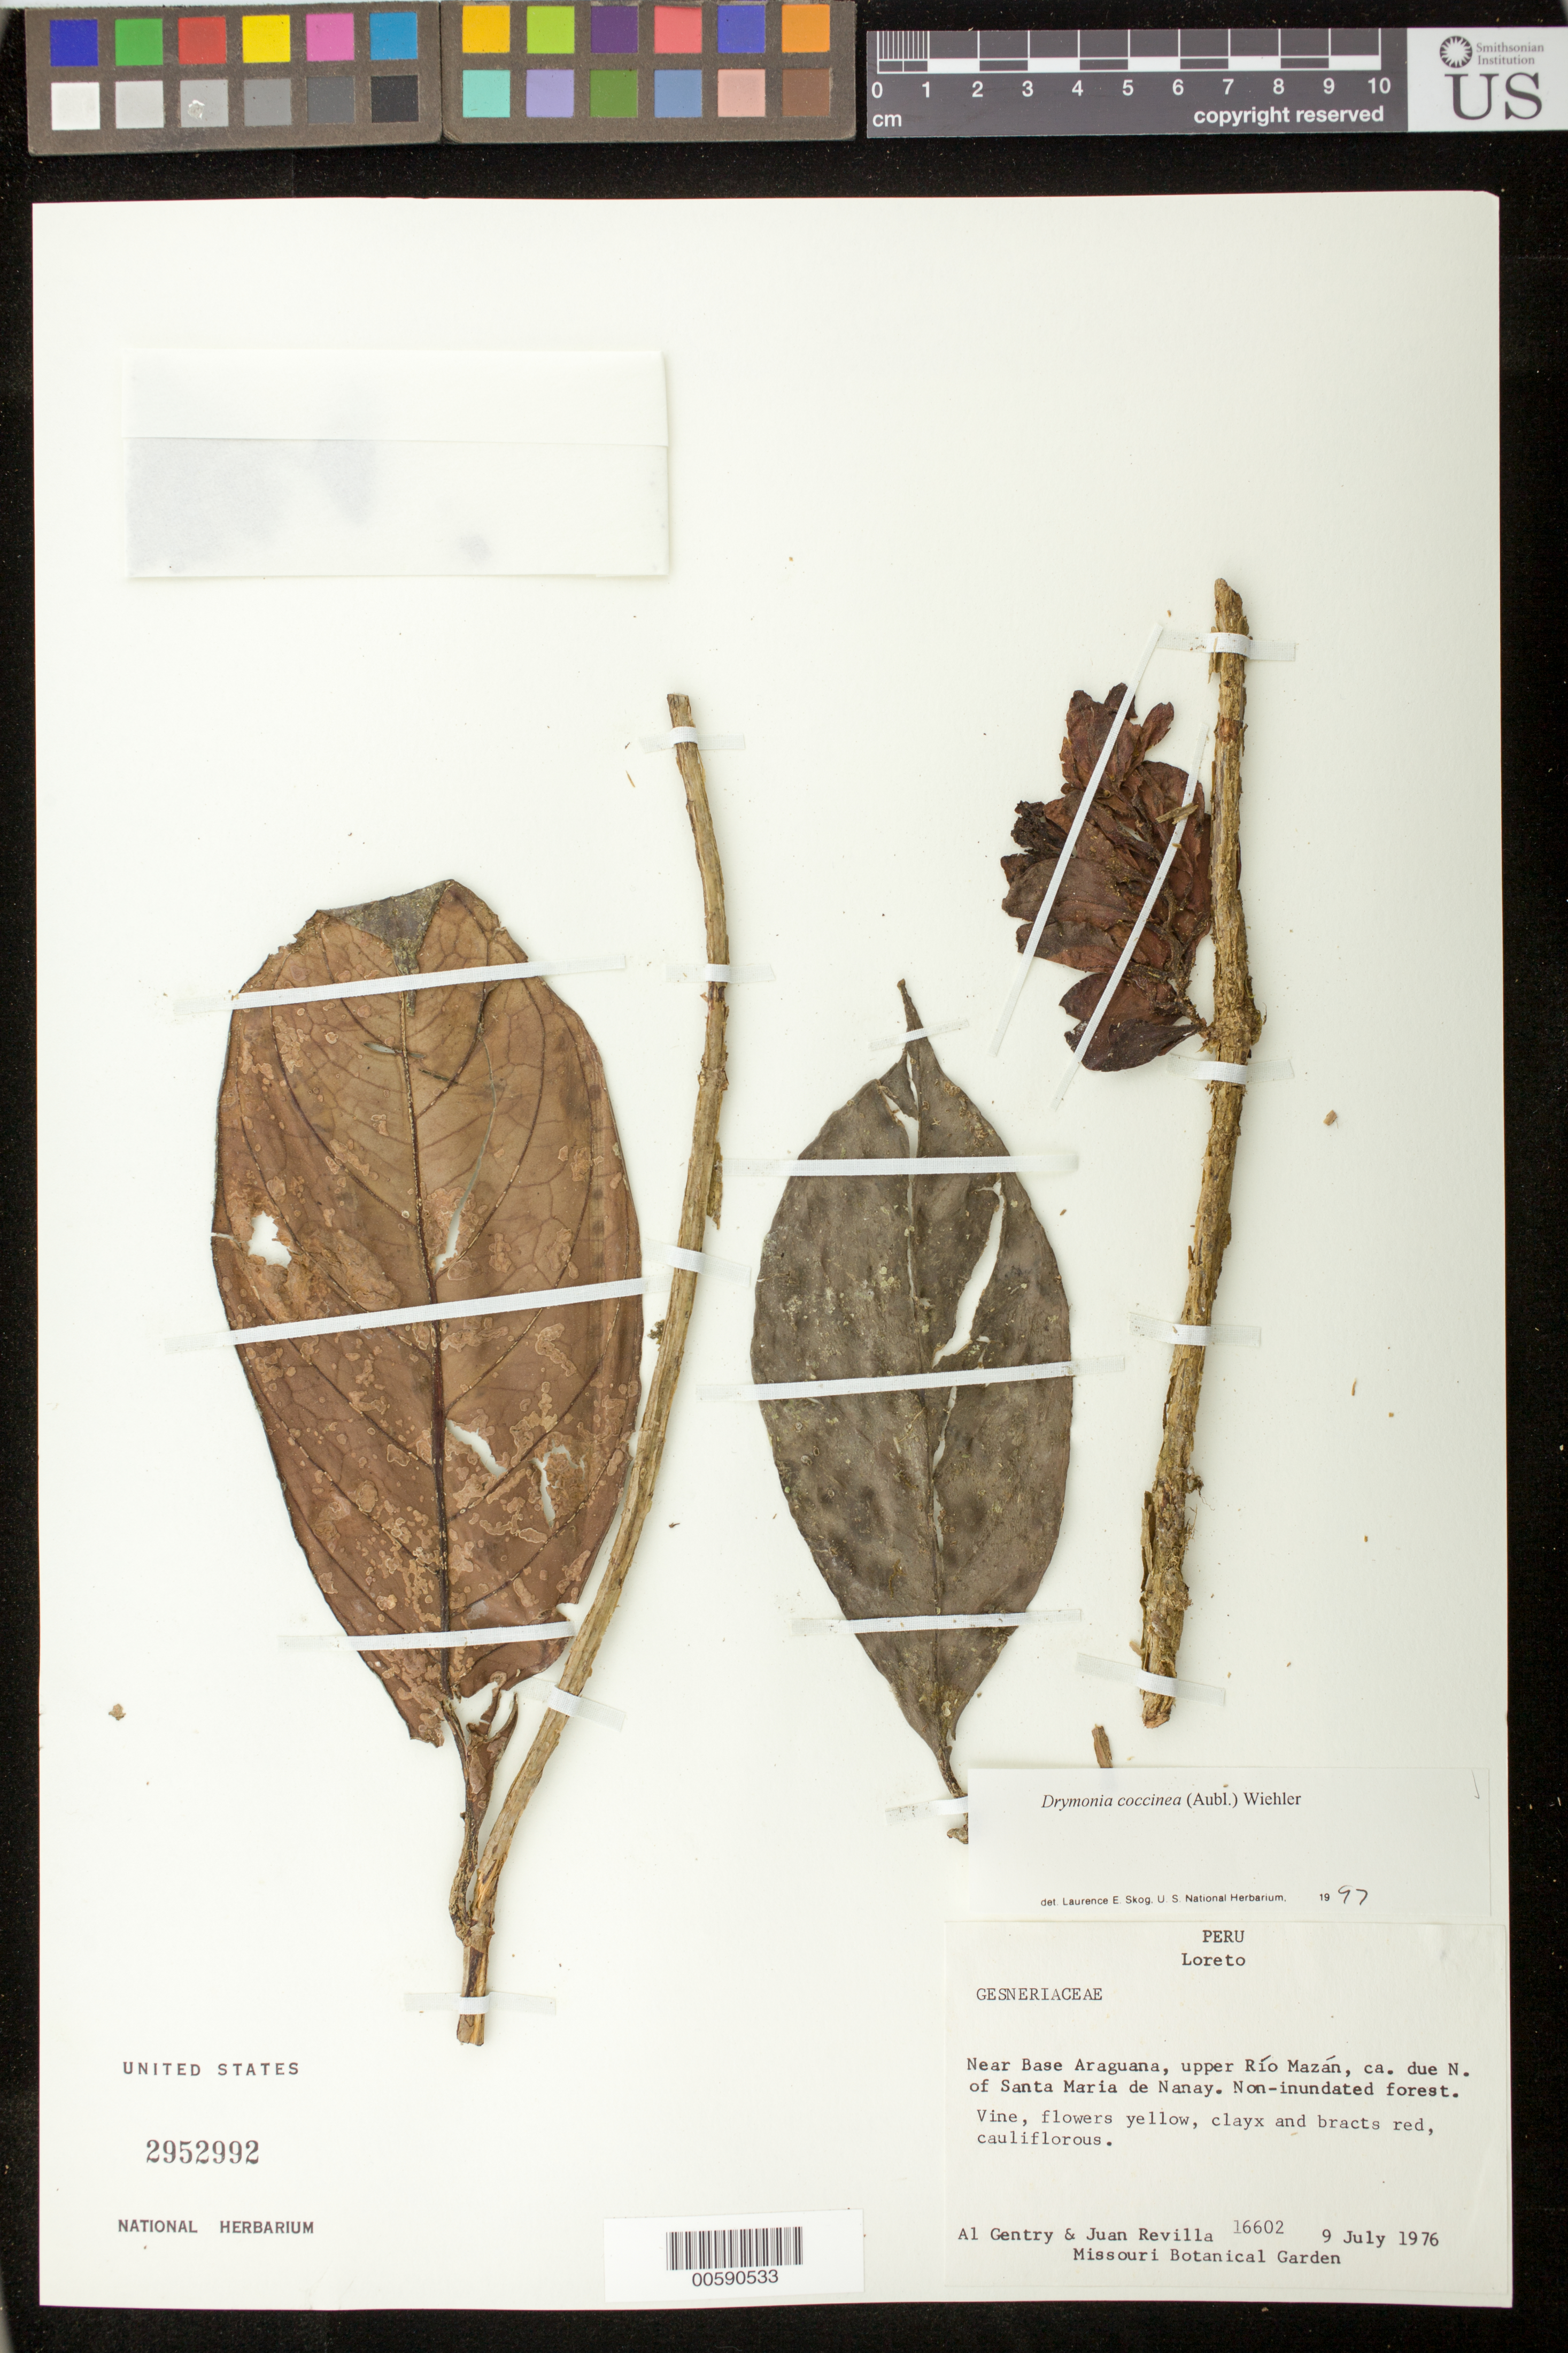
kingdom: Plantae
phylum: Tracheophyta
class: Magnoliopsida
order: Lamiales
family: Gesneriaceae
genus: Drymonia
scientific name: Drymonia coccinea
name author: (Aubl.) Wiehler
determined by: Skog, Laurence E.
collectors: A. H. Gentry & J. Revilla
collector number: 16602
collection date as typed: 09 Jul 1976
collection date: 1976-07-09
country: Peru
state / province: Loreto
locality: Near Base Araguana, upper Río Mazán, ca. due N of Santa Maria de Nanay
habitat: Non-inundated forest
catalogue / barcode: US 2952992